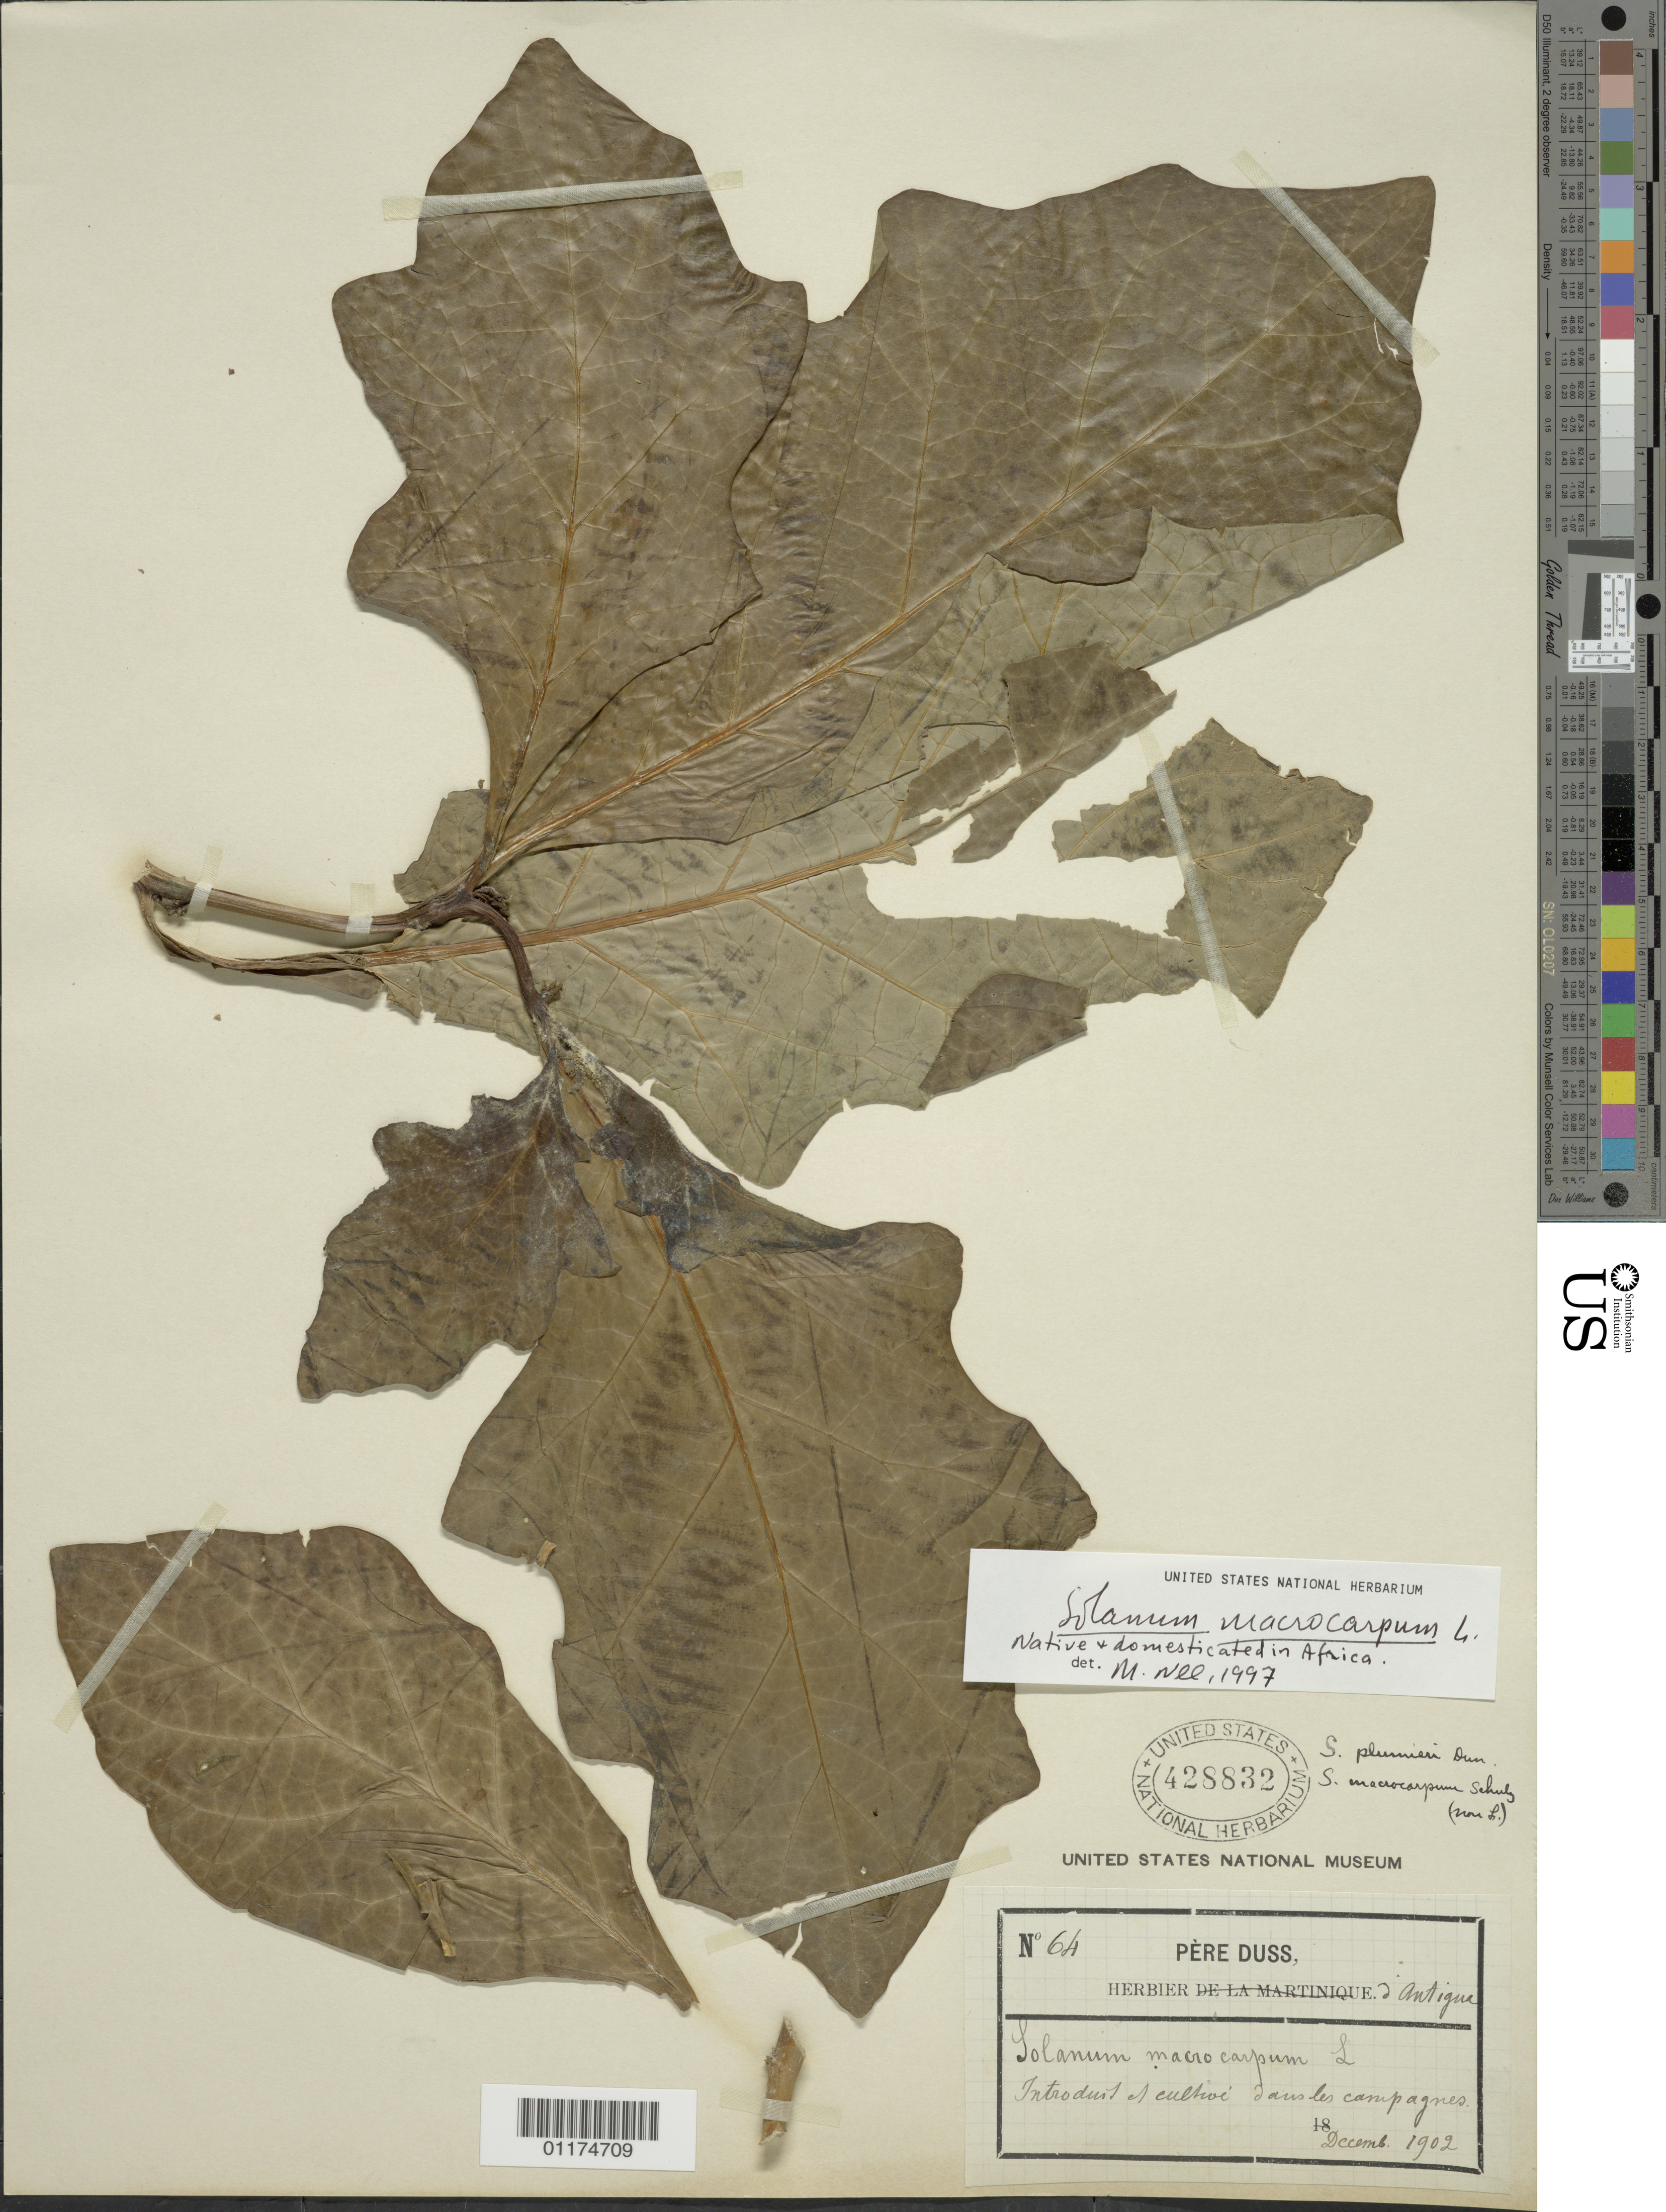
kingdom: Plantae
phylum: Tracheophyta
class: Magnoliopsida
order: Solanales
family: Solanaceae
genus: Solanum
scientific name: Solanum macrocarpon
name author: L.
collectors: Père Duss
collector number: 64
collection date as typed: Dec 1902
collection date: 1902-12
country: Antigua and Barbuda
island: Leeward Is.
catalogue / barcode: US 428832